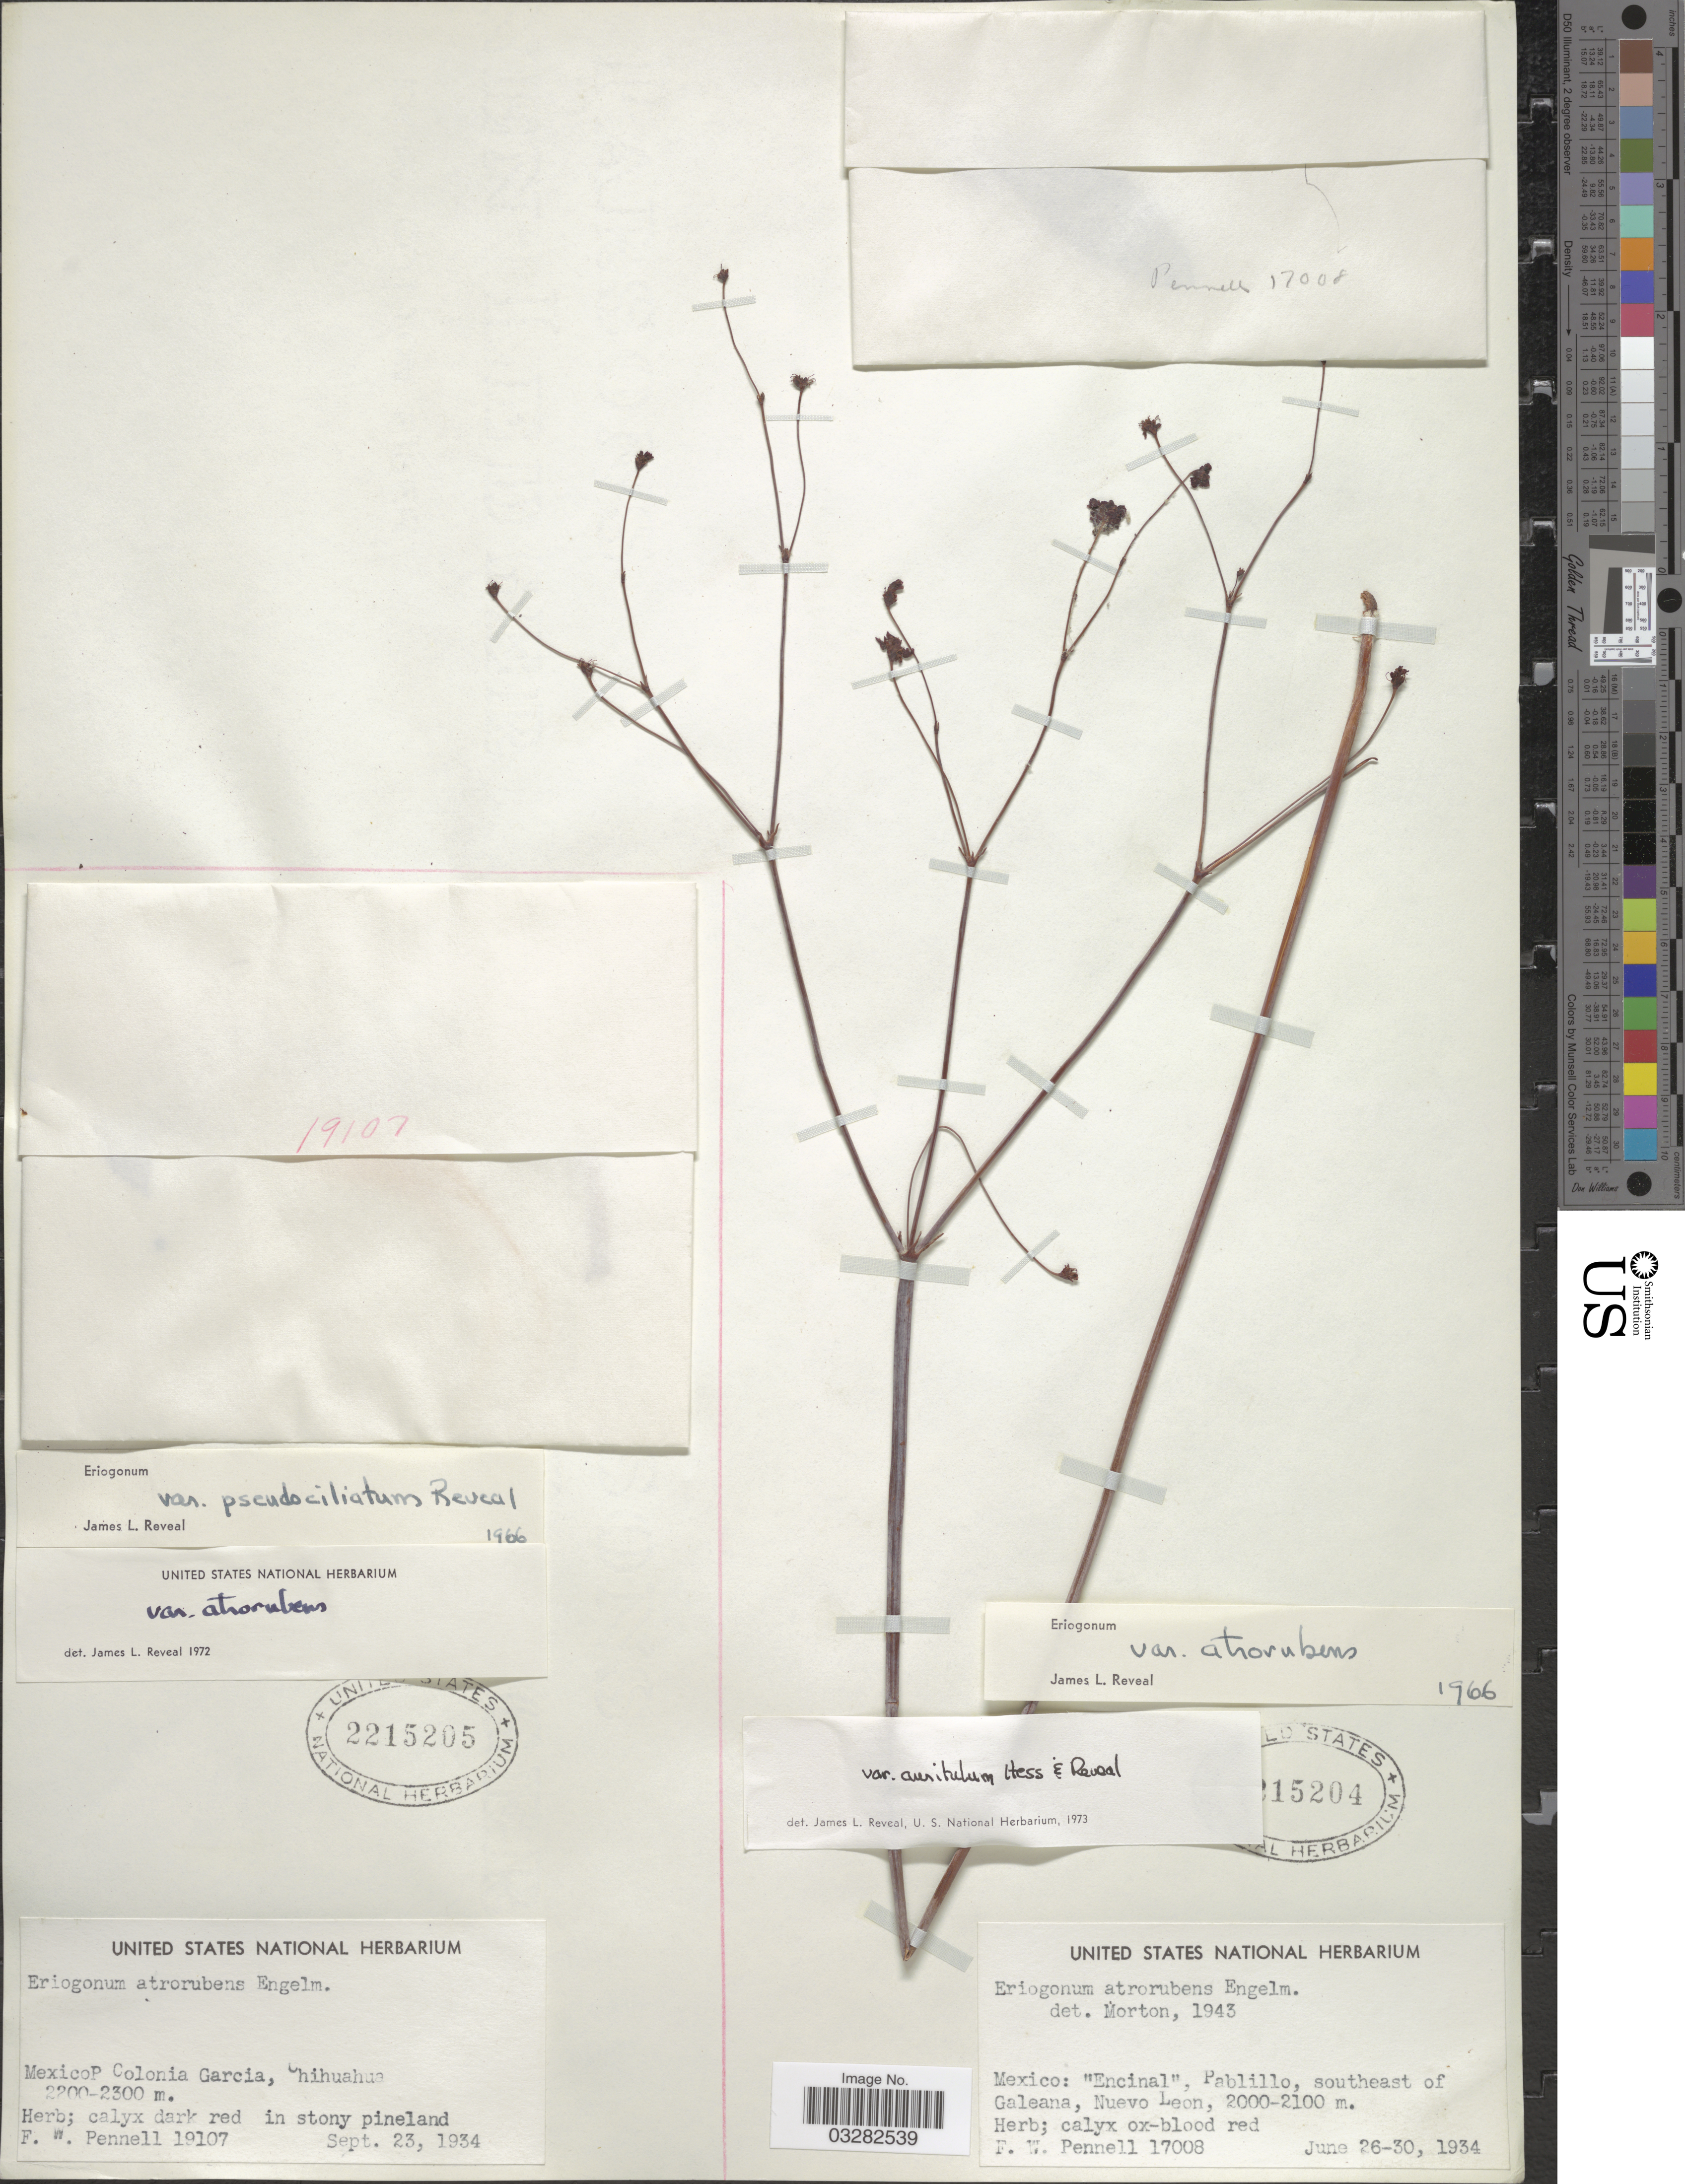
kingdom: Plantae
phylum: Tracheophyta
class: Magnoliopsida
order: Caryophyllales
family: Polygonaceae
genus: Eriogonum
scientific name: Eriogonum atrorubens var. auritulum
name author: W.J. Hess & Reveal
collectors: F. W. Pennell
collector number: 19107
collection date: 1934-09-23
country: Mexico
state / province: Chihuahua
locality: MexicoP Colonia Garcia.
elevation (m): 2200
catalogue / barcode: US 2215205